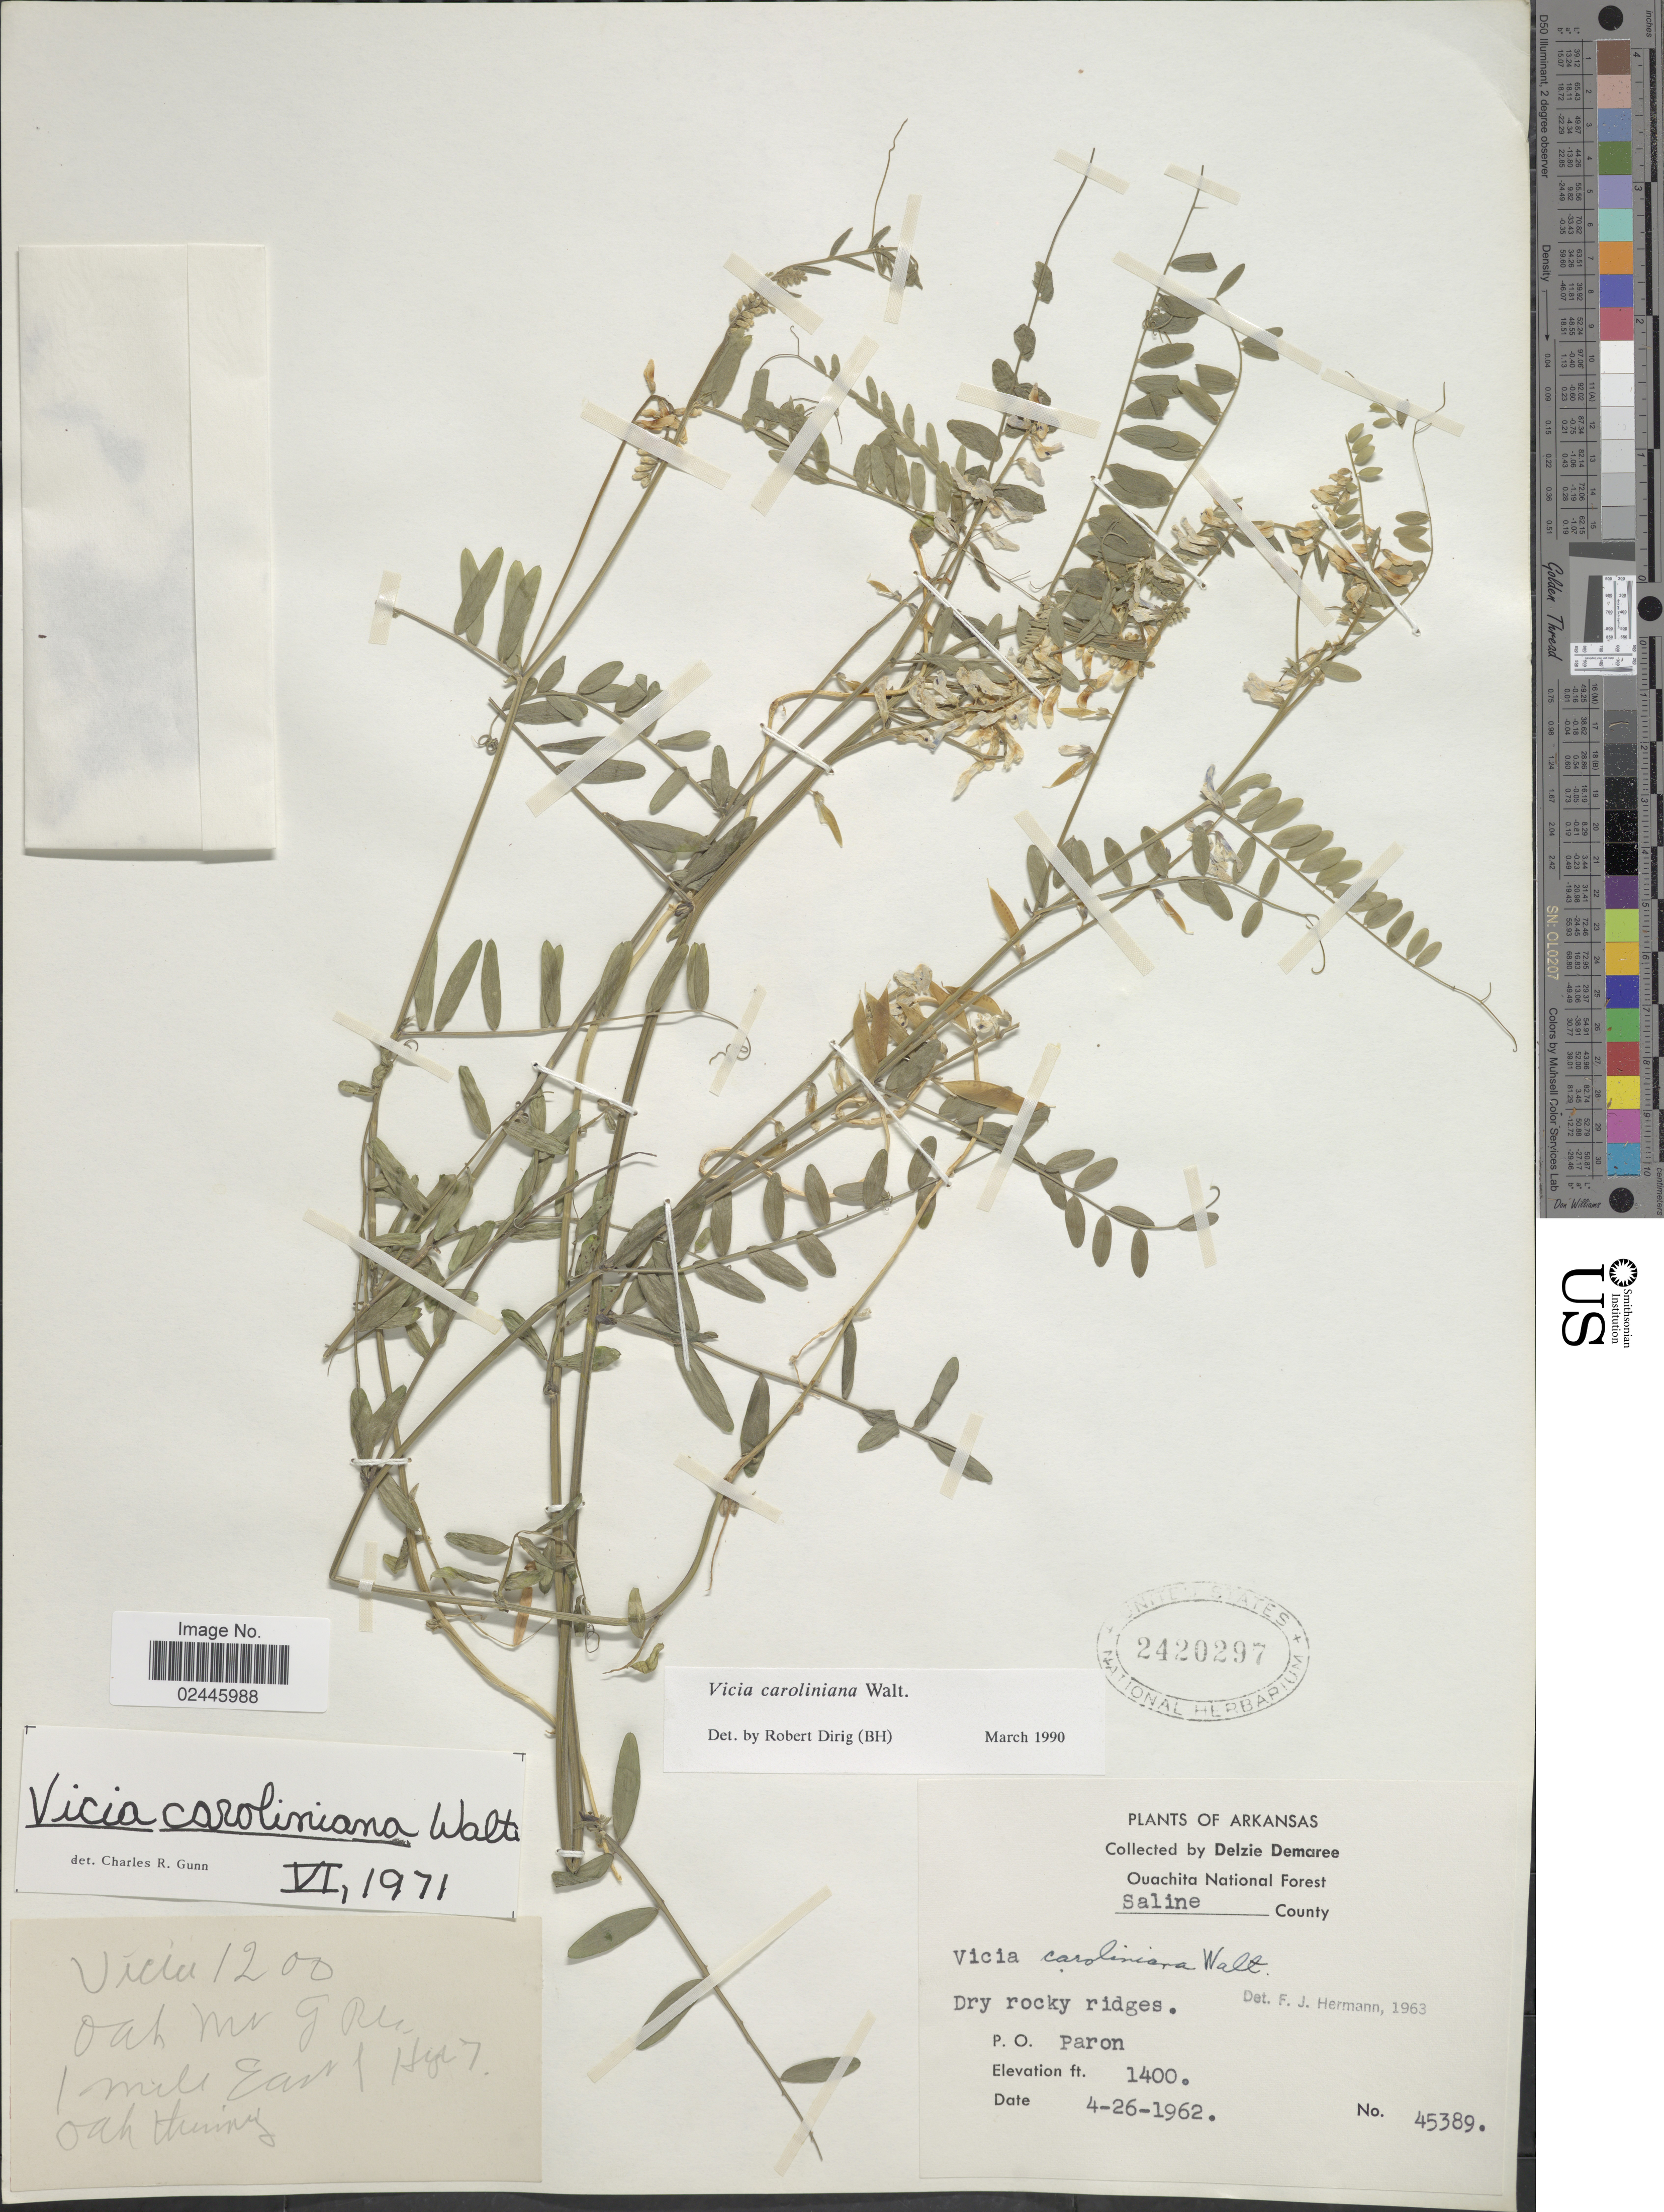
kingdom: Plantae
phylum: Tracheophyta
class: Magnoliopsida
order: Fabales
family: Fabaceae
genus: Vicia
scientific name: Vicia caroliniana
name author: Walter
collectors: D. Demaree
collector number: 45389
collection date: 1962-04-26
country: United States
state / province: Alaska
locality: Ouchita National Forest, Saline County, dry rocky ridges, P.O. Paron, 1 mile east of Hy 7.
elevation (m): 427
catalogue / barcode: US 2420297